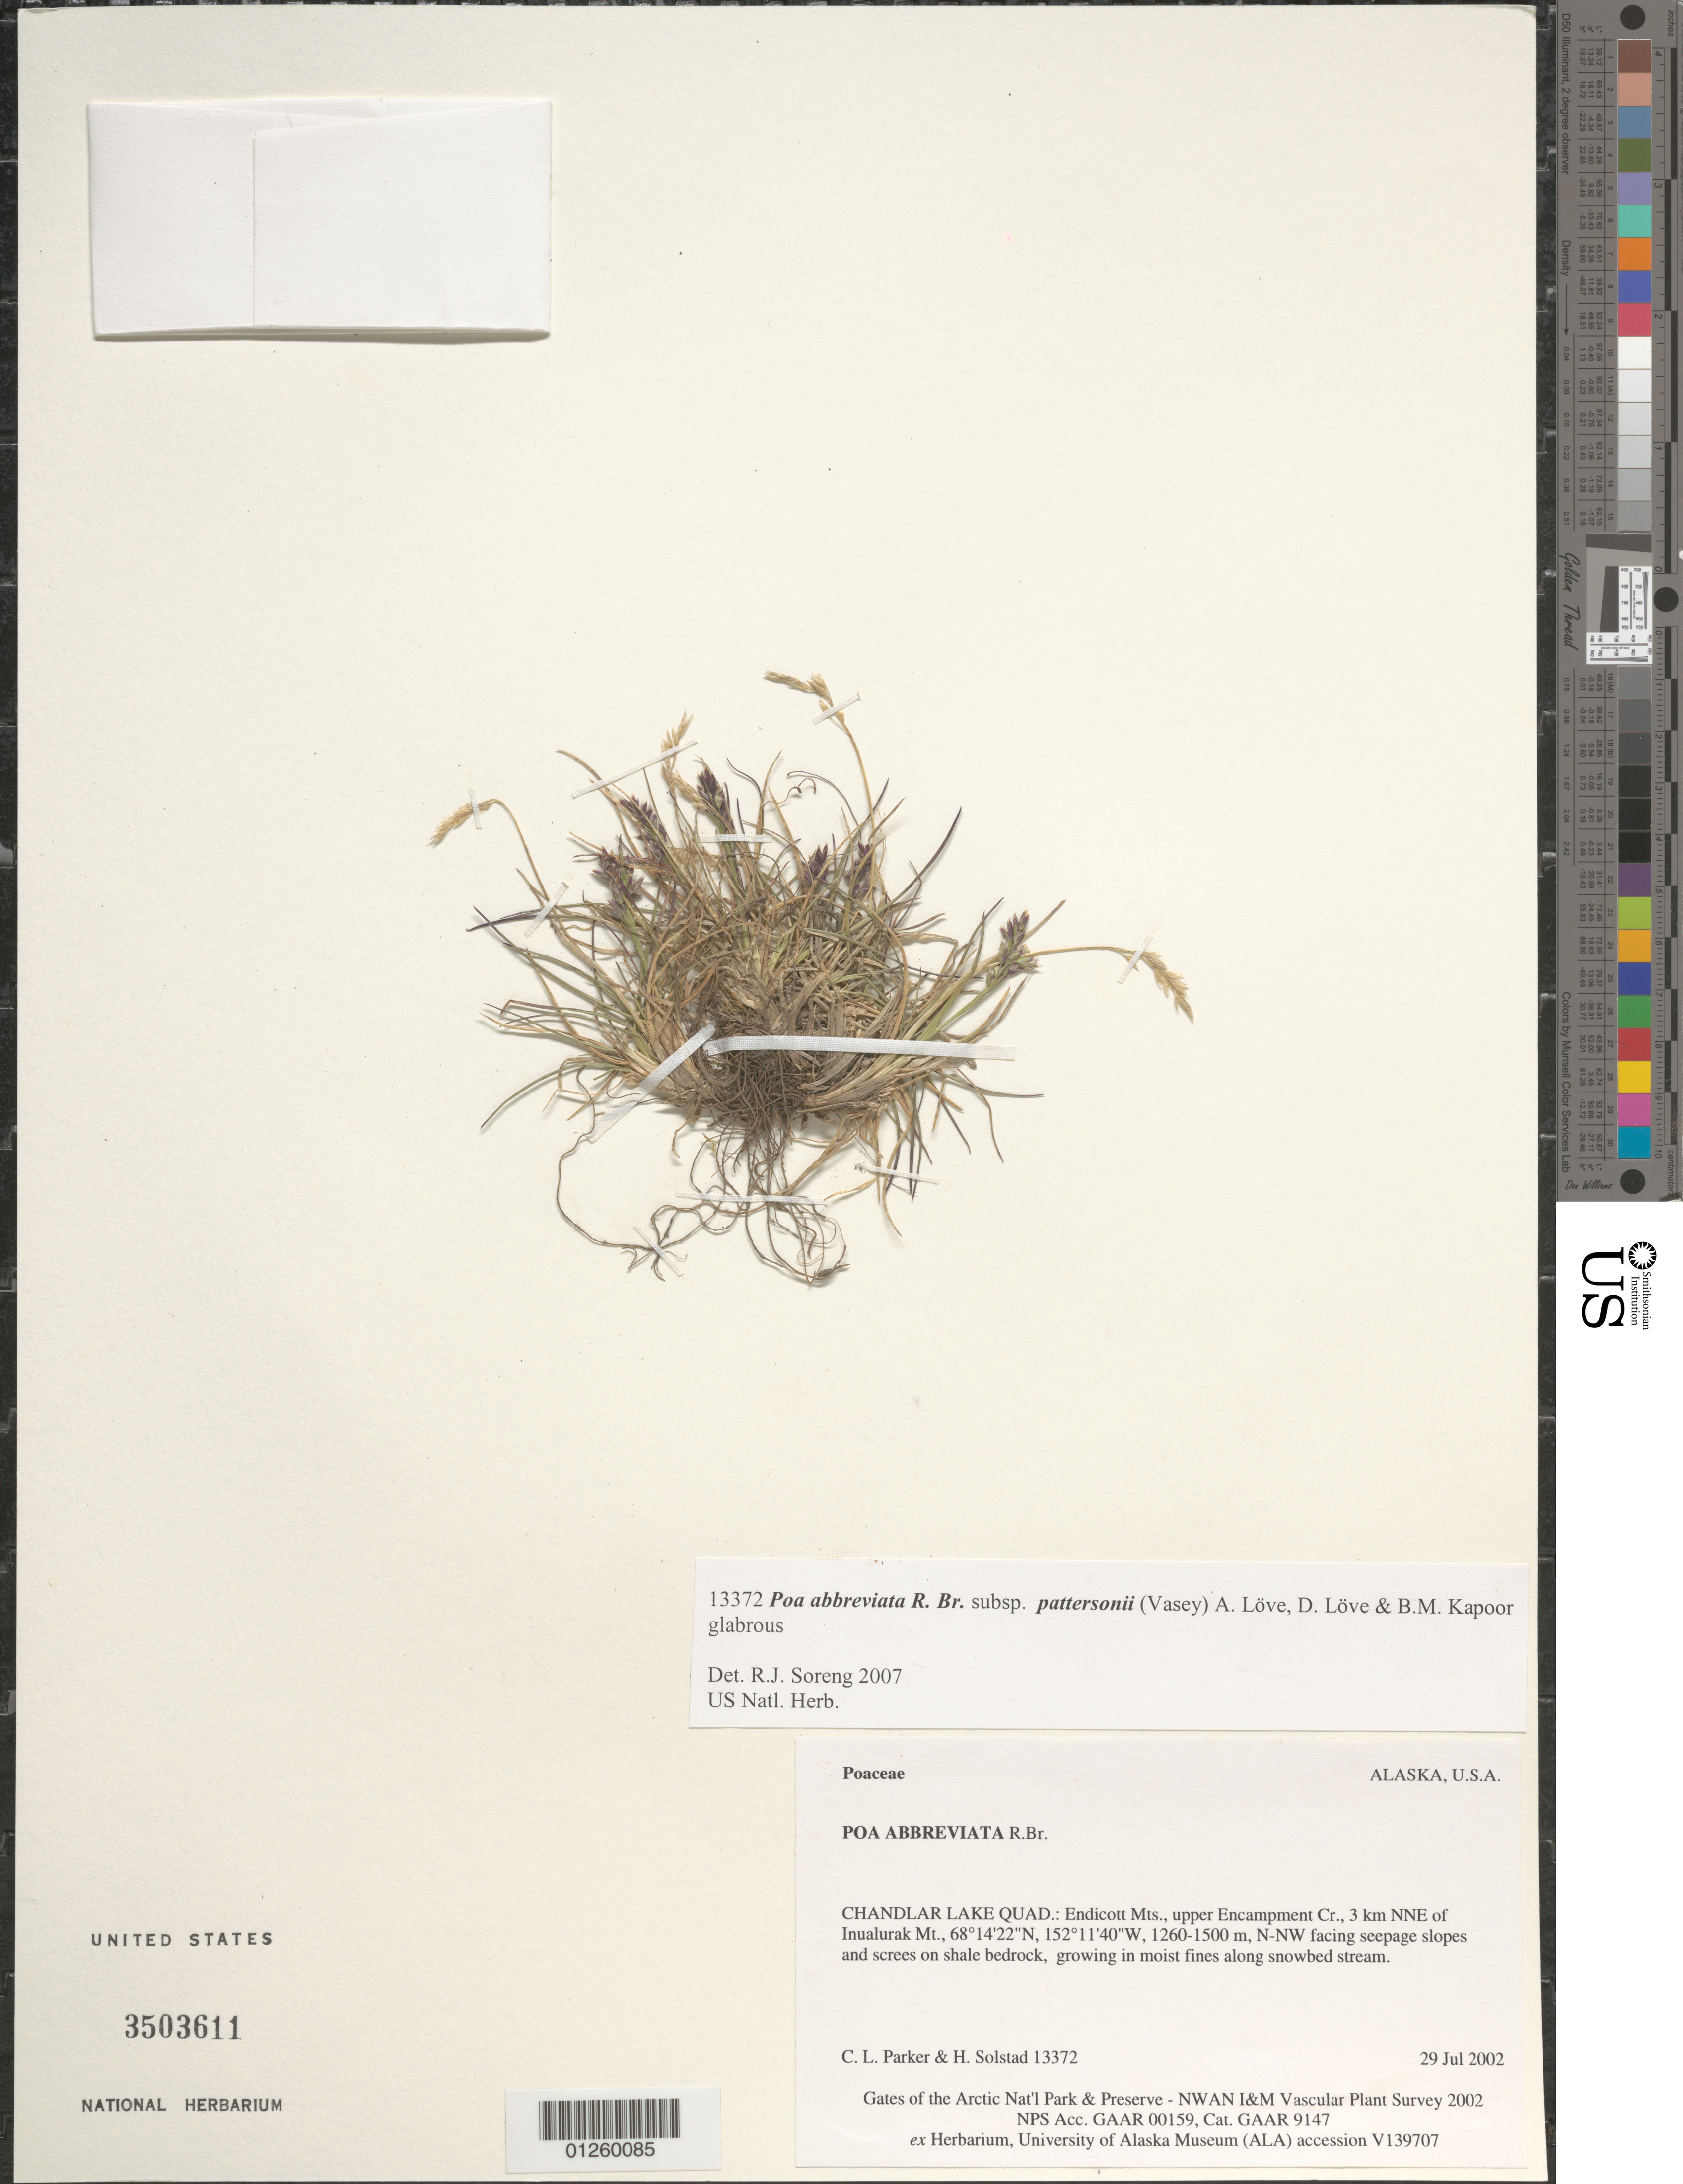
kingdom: Plantae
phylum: Tracheophyta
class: Liliopsida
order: Poales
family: Poaceae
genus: Poa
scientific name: Poa abbreviata subsp. pattersonii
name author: (Vasey) Á. Löve et al.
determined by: Soreng, Robert J., Research Associate (BOT), Smithsonian Institution - National Museum of Natural History (UNITED STATES)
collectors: C. L. Parker & H. Solstad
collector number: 13372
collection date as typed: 29 jul 2002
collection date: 2002-07-29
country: United States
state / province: Alaska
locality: Chandler Lake Quad: Endicott Mts., upper Encampment Cr., 3 km. NNE of Inualurak Mt.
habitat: Growing in moist fines along snowbed stream.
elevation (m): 1260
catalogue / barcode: US 3503611